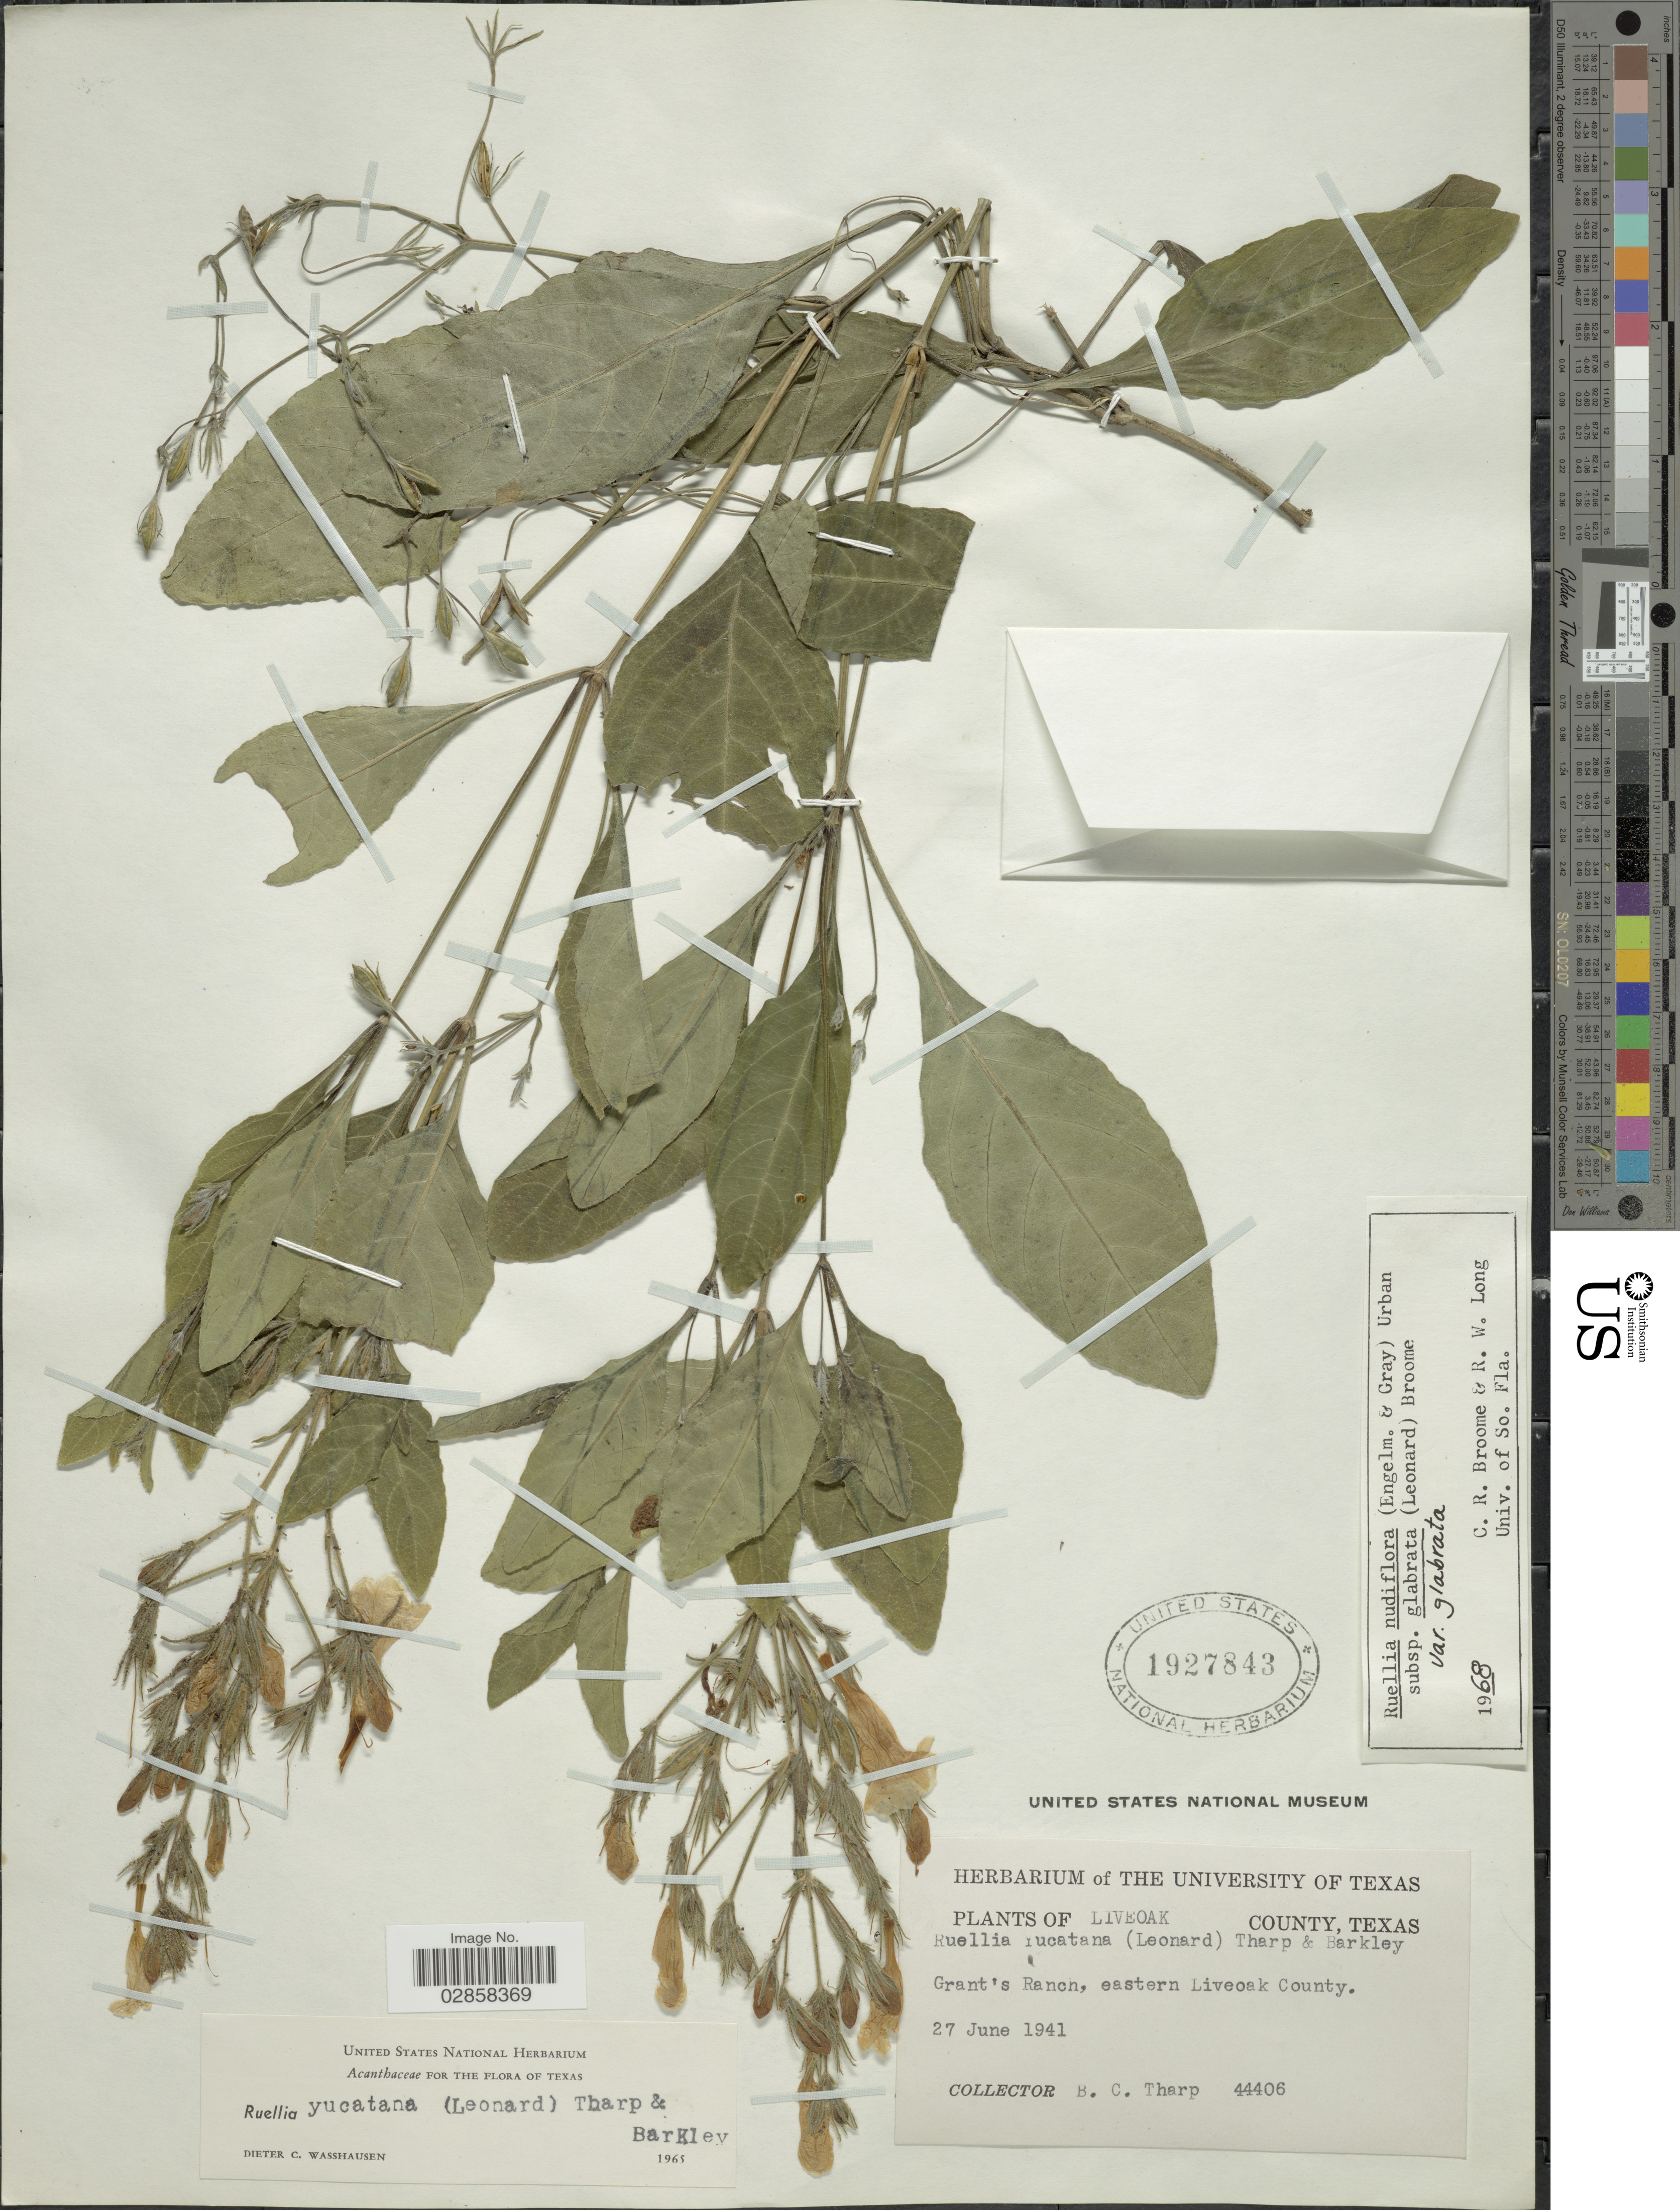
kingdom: Plantae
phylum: Tracheophyta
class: Magnoliopsida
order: Lamiales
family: Acanthaceae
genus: Ruellia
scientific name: Ruellia yucatana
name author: (Leonard) Tharp & F.A. Barkley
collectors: B. C. Tharp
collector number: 44406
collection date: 1941-06-27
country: United States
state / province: Texas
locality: Lievoak County. Grant's Ranch, eastern Liveoak County.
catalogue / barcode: US 1927843